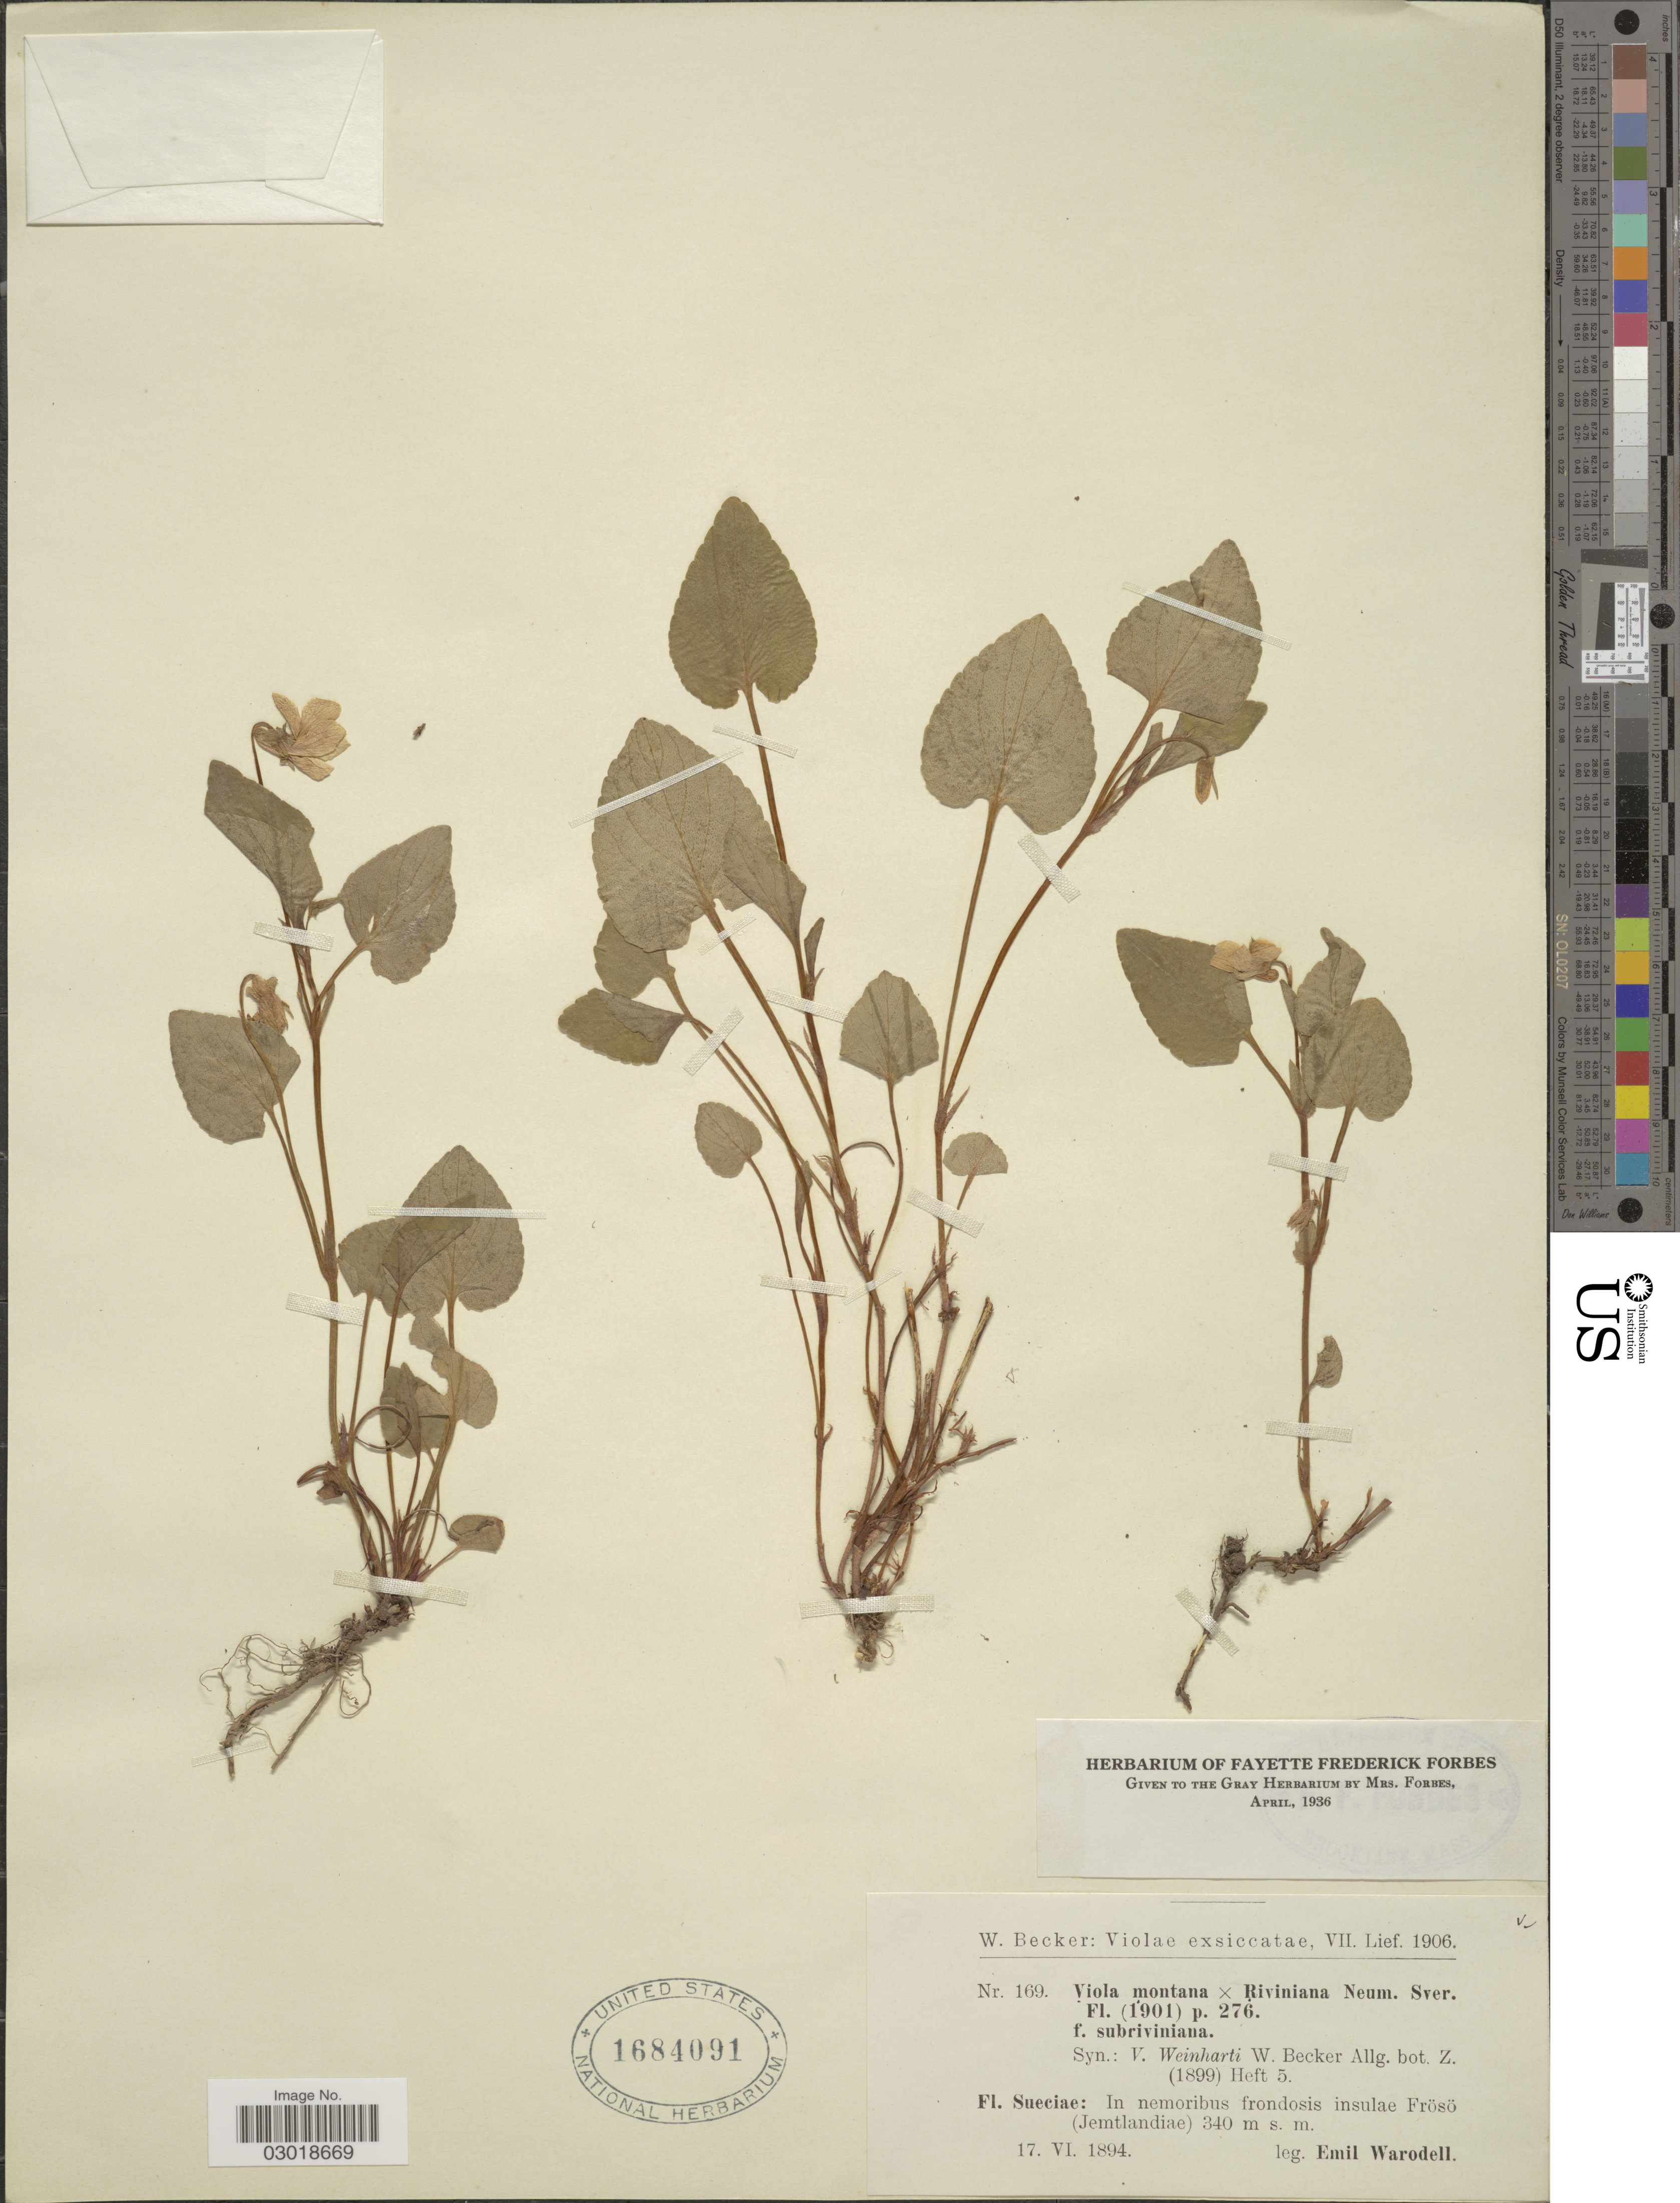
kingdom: Plantae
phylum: Tracheophyta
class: Magnoliopsida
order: Malpighiales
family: Violaceae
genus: Viola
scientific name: Viola montana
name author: L.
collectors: E. Warodell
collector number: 169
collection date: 1894-06-17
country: Sweden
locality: In nemoribus frondosis insulae Frösö (Jemtlandiae).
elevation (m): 340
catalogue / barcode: US 1684091